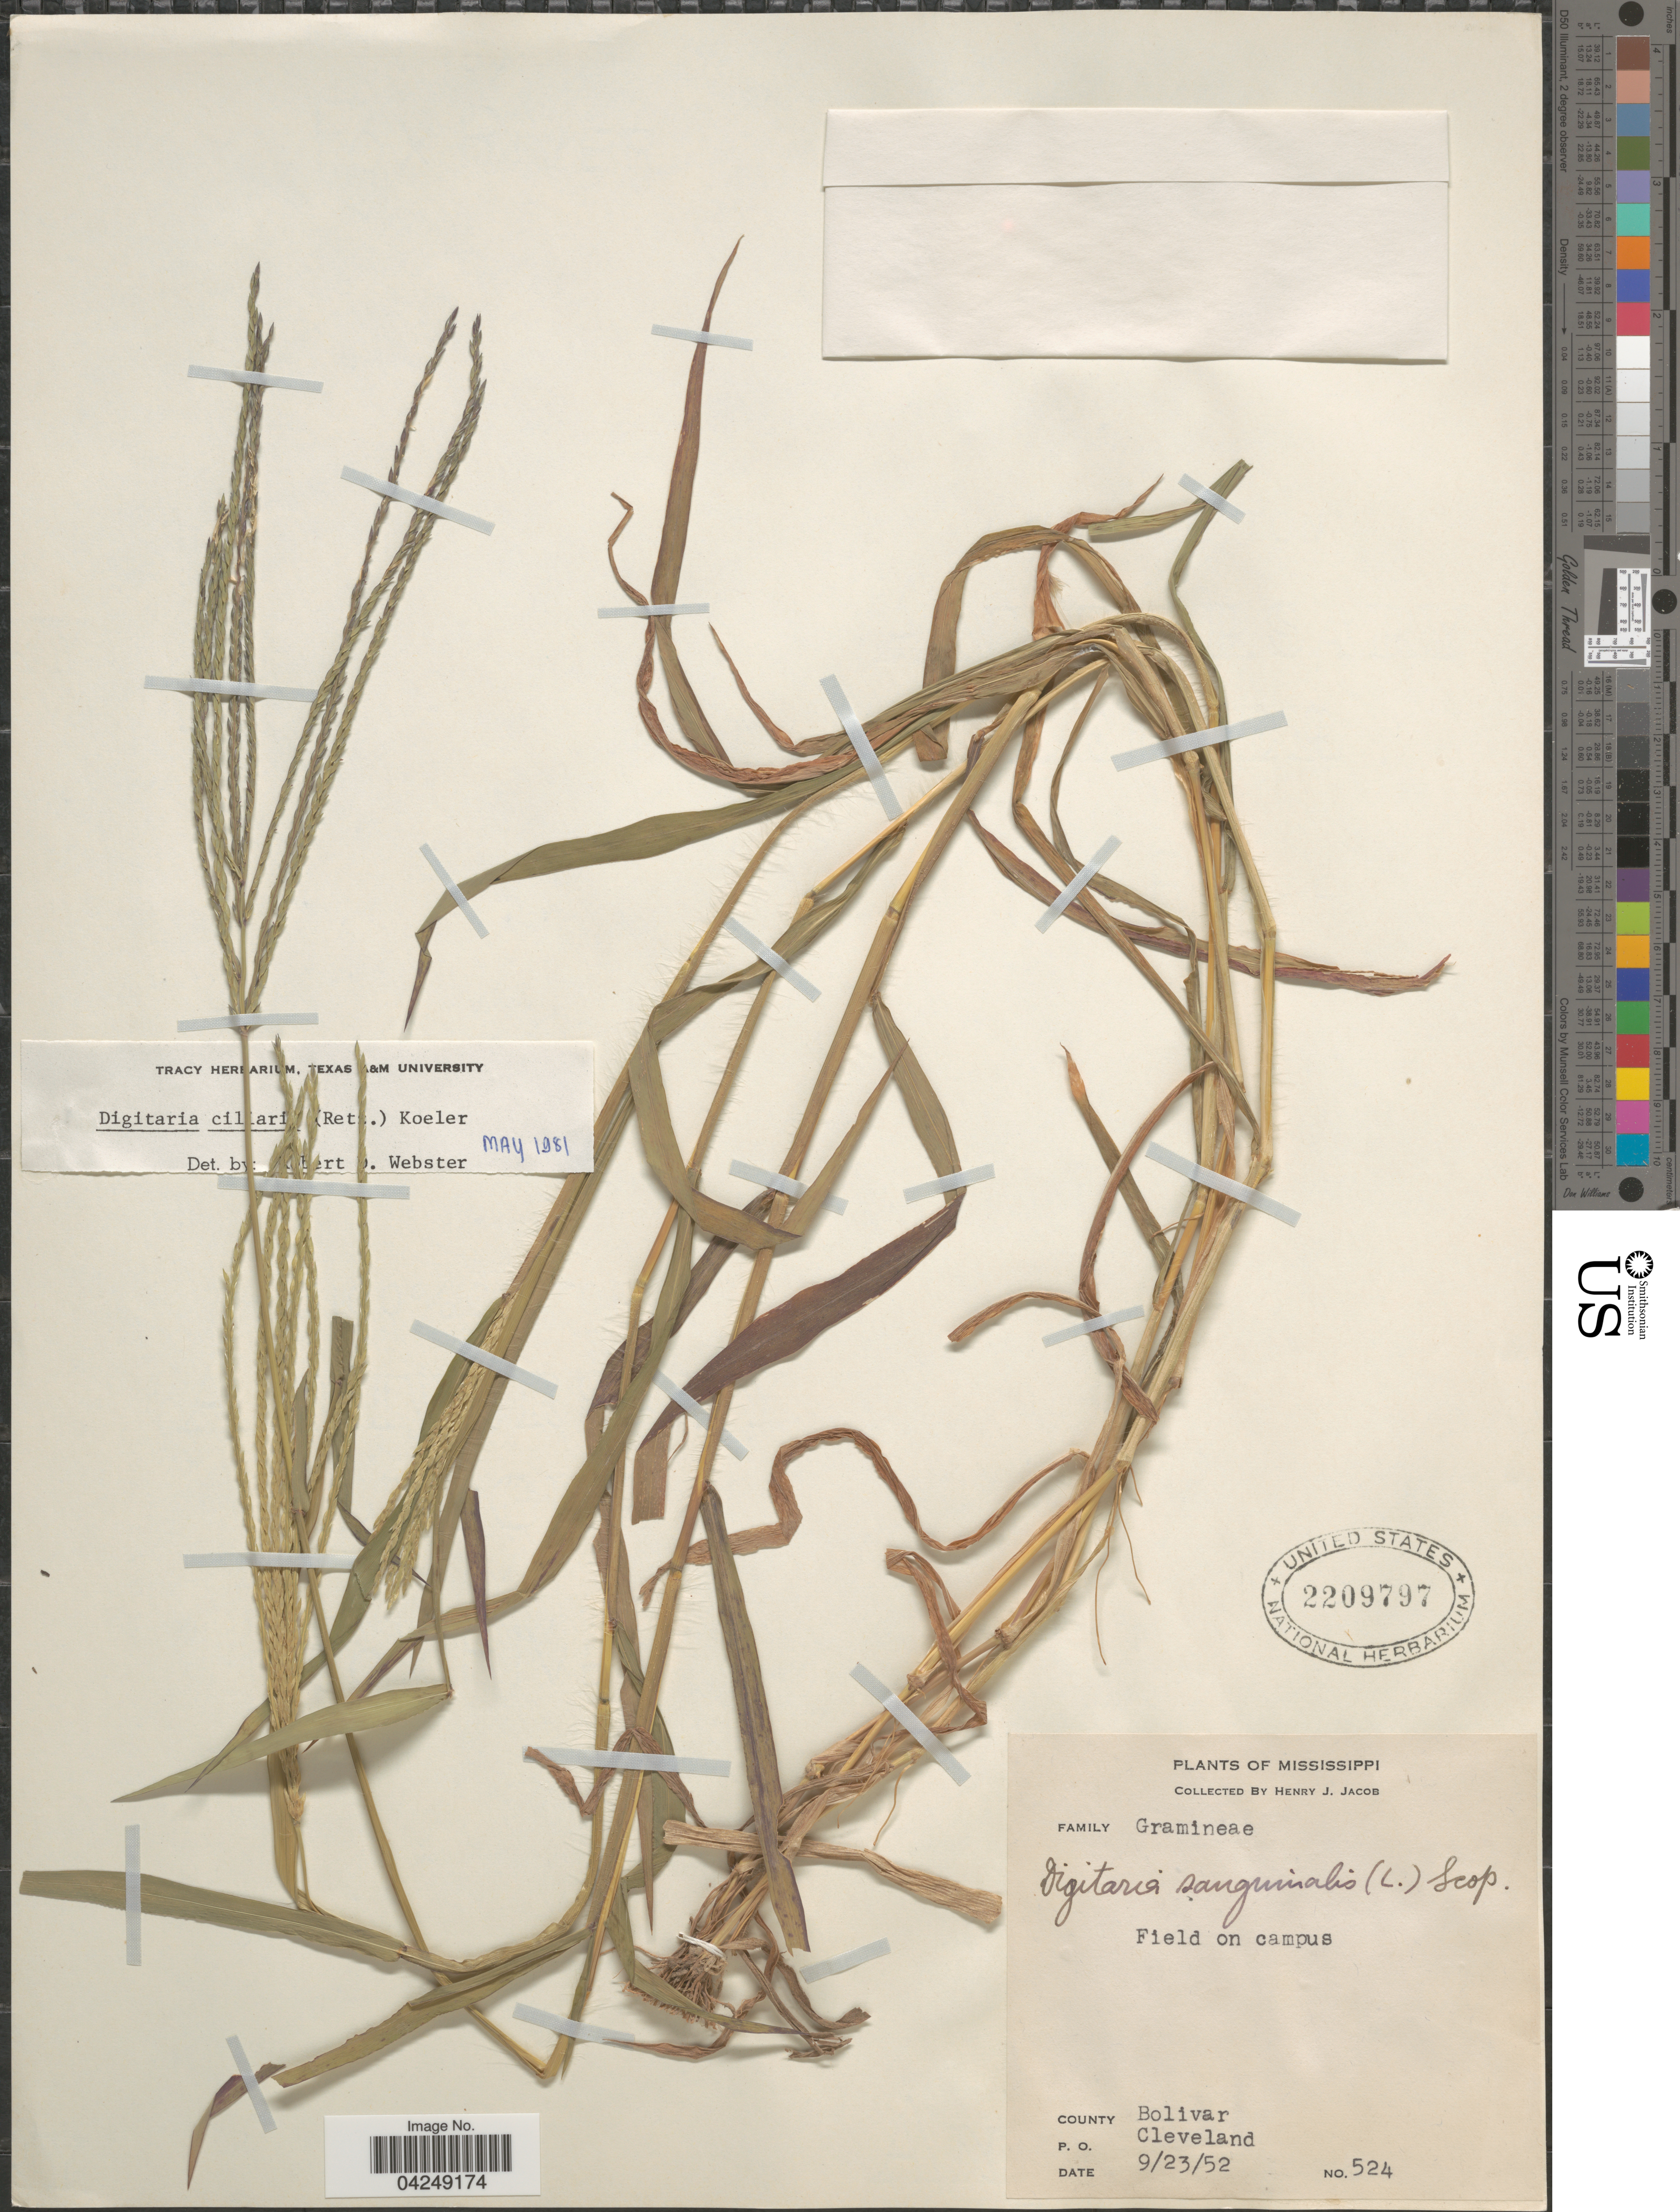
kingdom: Plantae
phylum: Tracheophyta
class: Liliopsida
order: Poales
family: Poaceae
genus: Digitaria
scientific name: Digitaria ciliaris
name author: (Retz.) Koeler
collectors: H. Jacob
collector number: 524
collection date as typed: Transcribed d/m/y: 23/9/52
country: United States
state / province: Mississippi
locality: Field on campus. County Bolivar. P. O. Cleveland.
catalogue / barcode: US 2209797